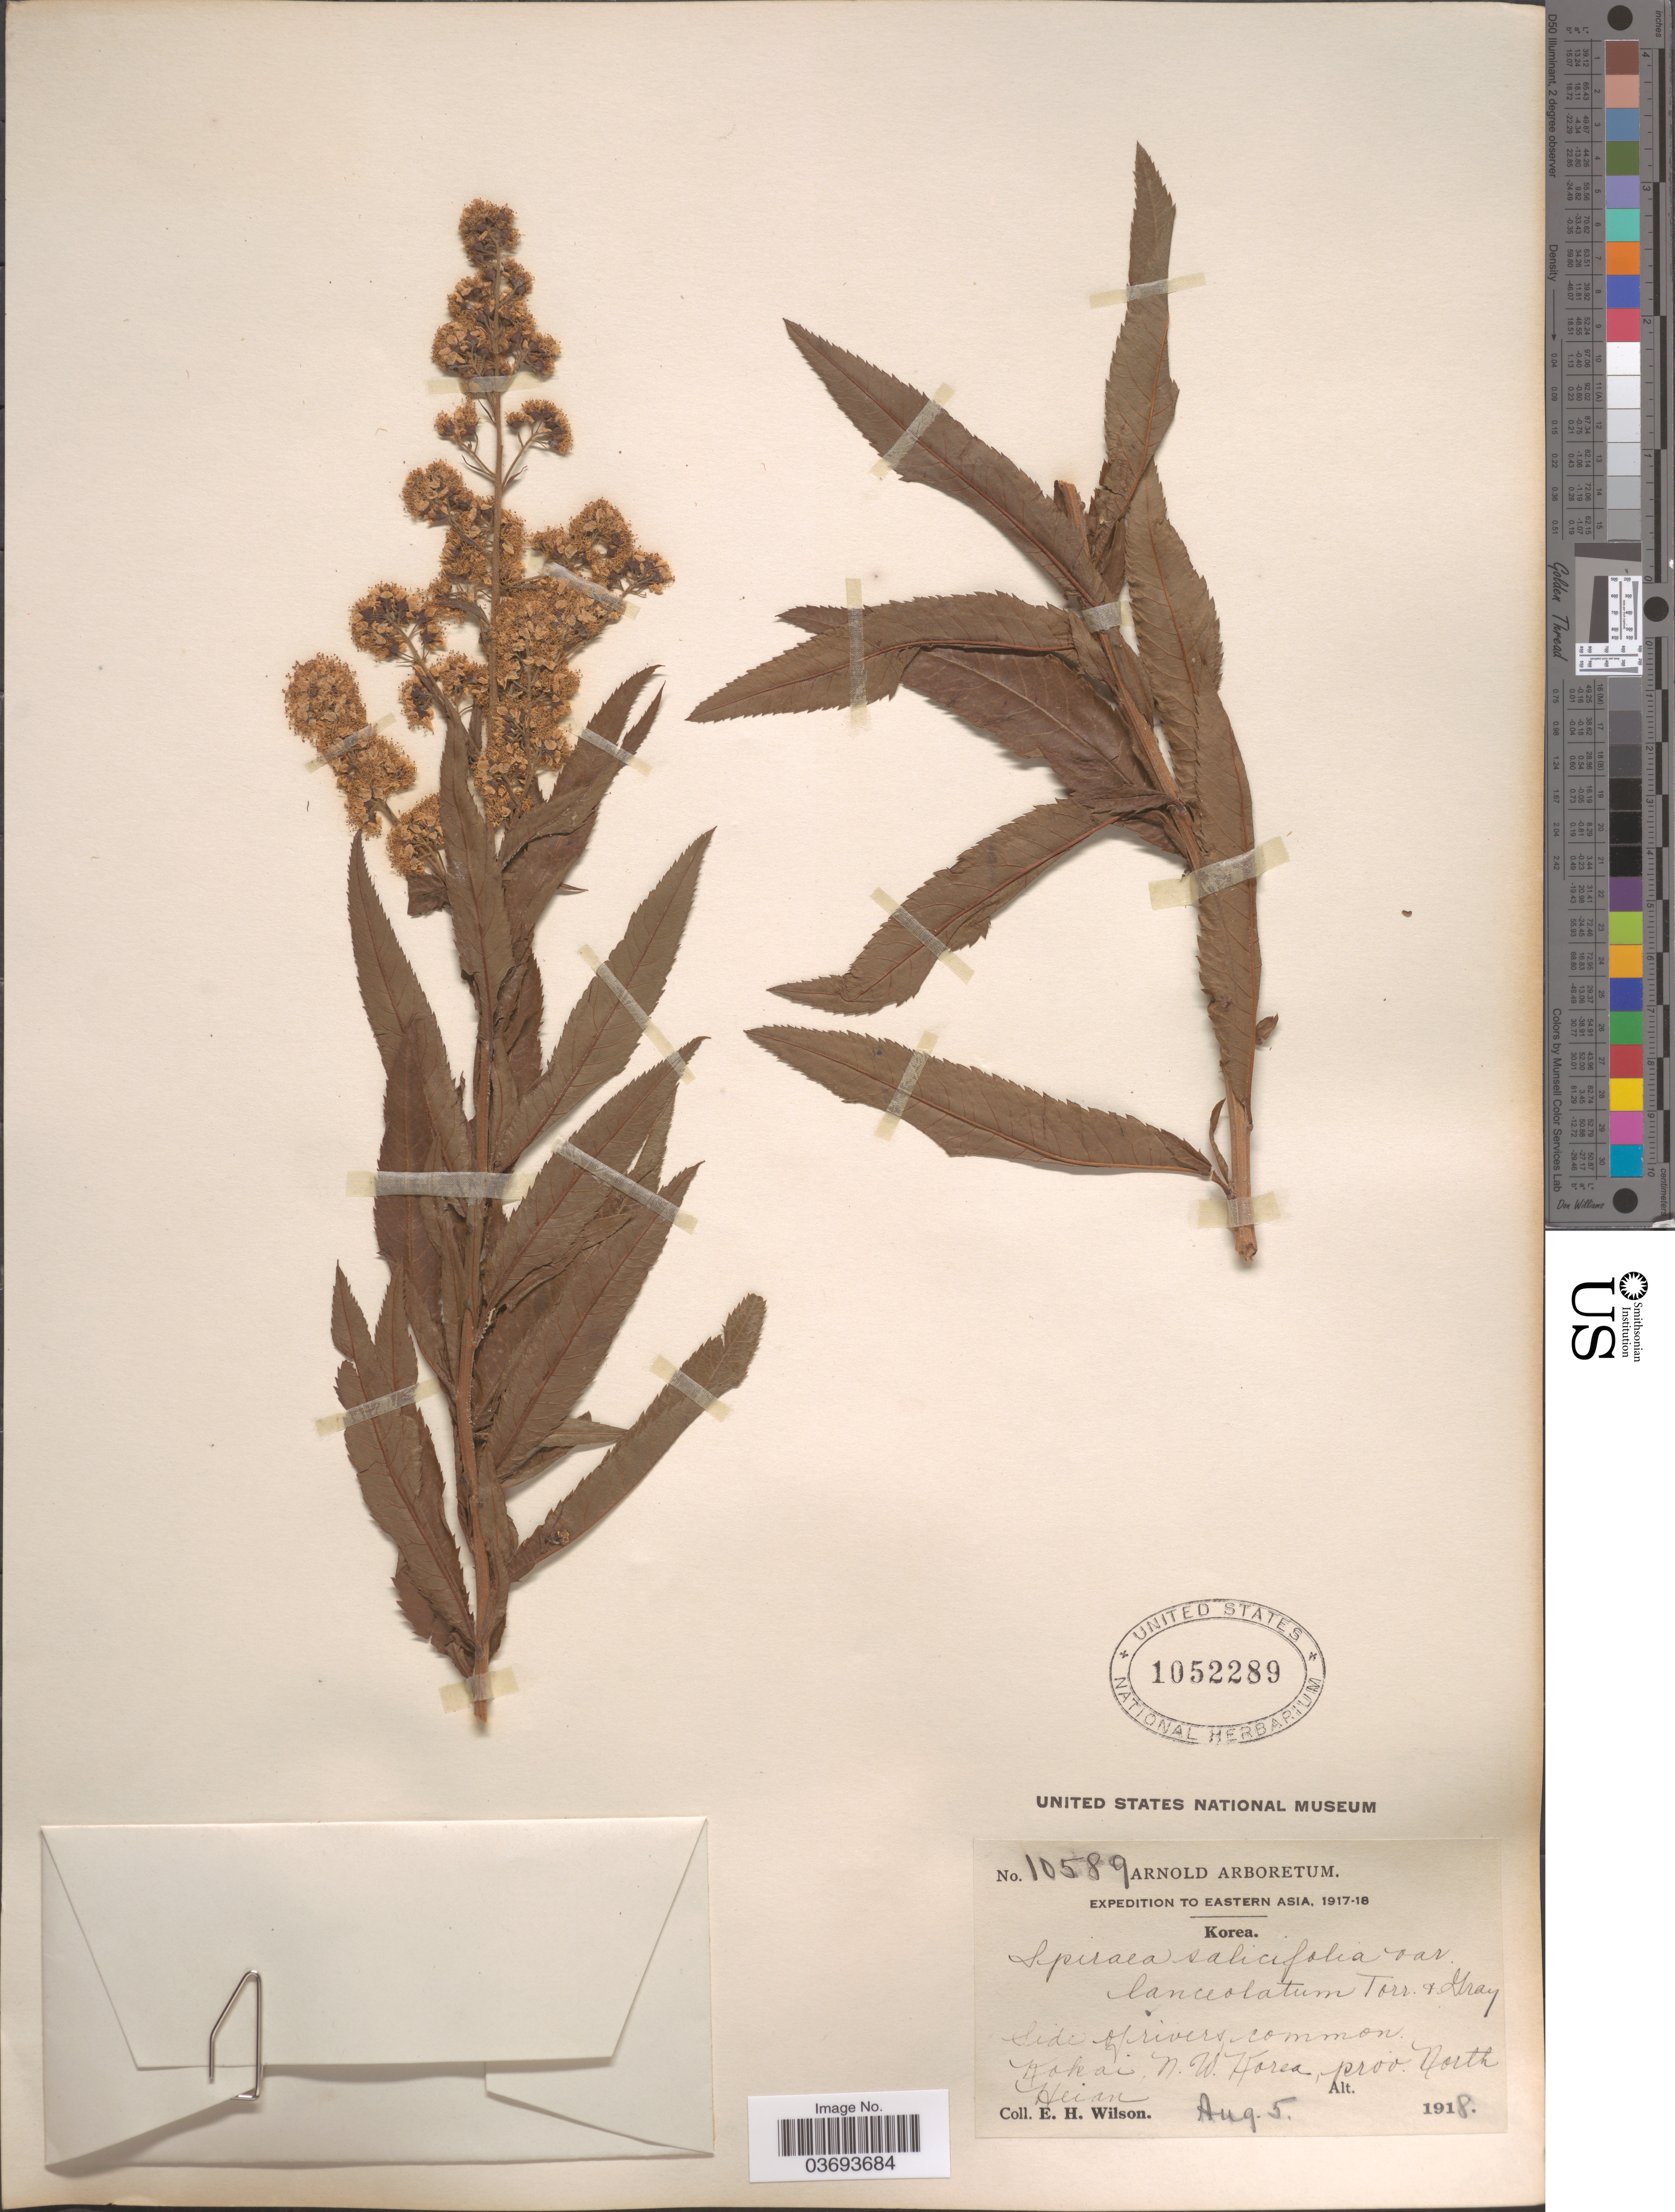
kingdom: Plantae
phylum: Tracheophyta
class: Magnoliopsida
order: Rosales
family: Rosaceae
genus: Spiraea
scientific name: Spiraea salicifolia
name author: L.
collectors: E. Wilson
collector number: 10589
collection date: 1918-08-05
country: North Korea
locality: Eastern Asia. Side of rivers common. Kokai, N. W. Korea, prov. North Heian.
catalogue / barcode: US 1052289